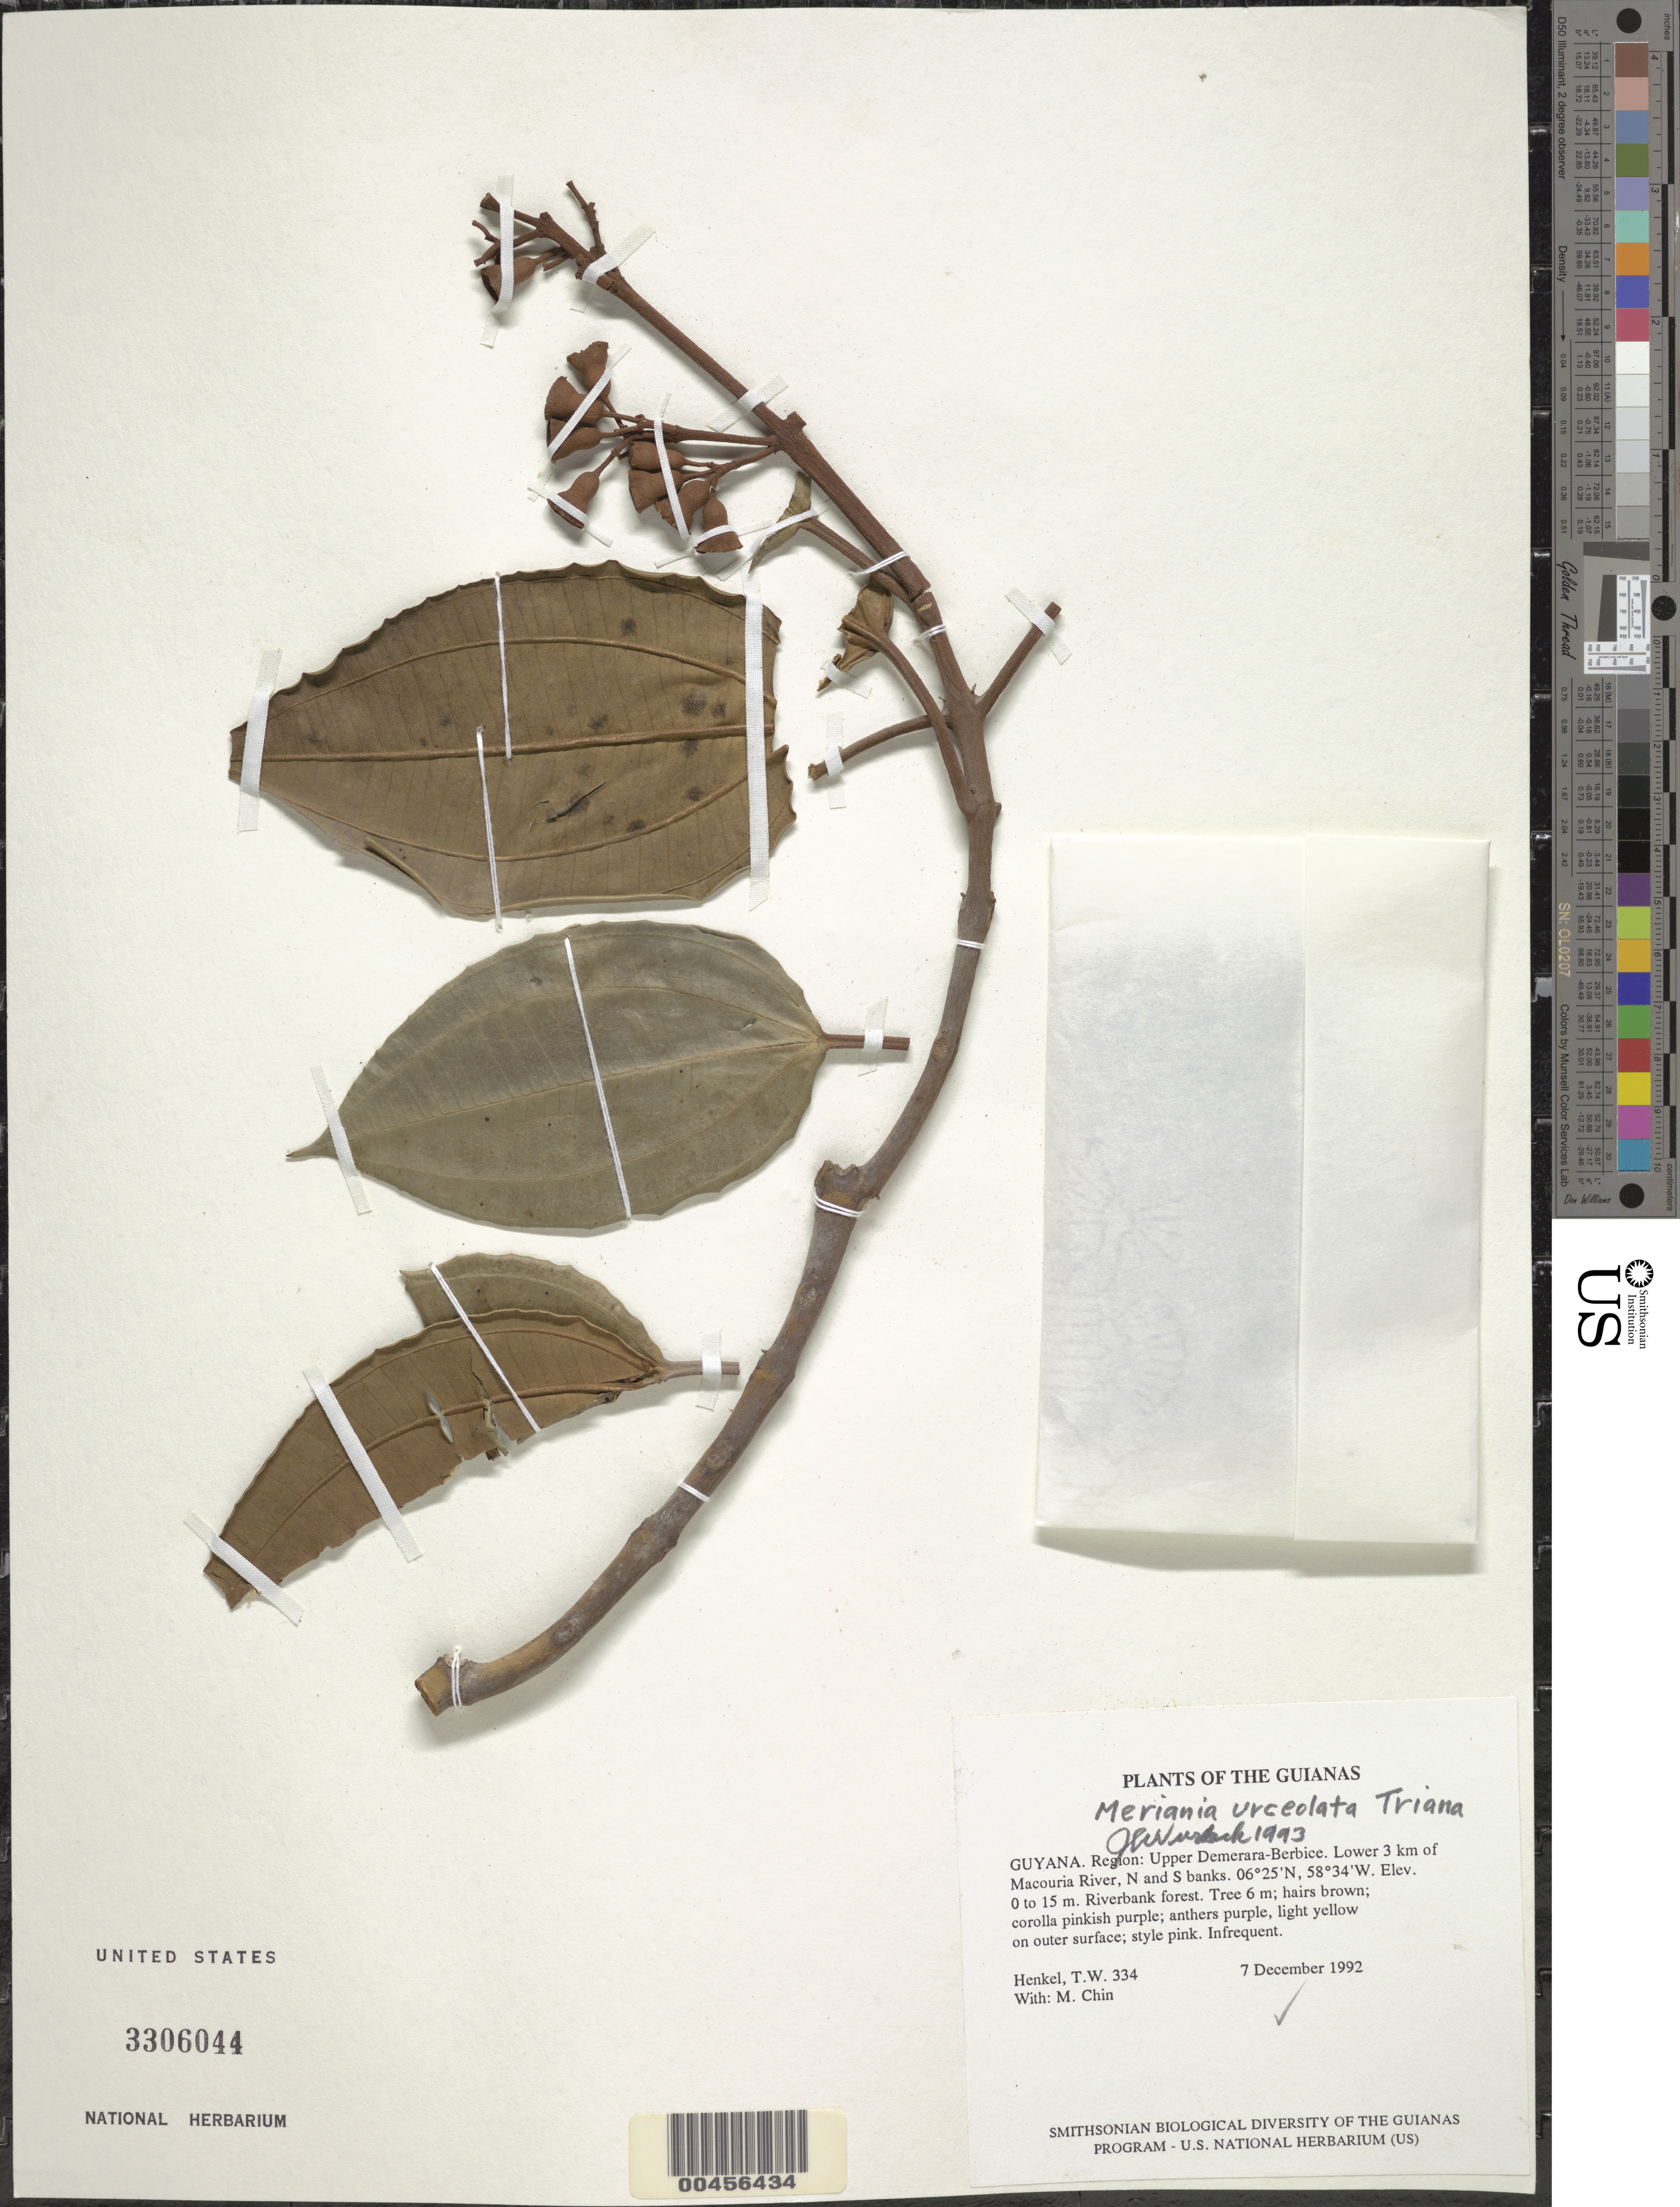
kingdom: Plantae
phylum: Tracheophyta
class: Magnoliopsida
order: Myrtales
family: Melastomataceae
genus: Meriania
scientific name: Meriania urceolata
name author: Triana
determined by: Wurdack, John J., (US), US (UNITED STATES)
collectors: T. Henkel & M. Chin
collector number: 334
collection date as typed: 7 December 1992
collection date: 1992-12-07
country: Guyana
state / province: U. Demerara-Berbice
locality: Lower 3 km of Macouria River, N and S banks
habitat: Riverbank forest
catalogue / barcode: US 3306044